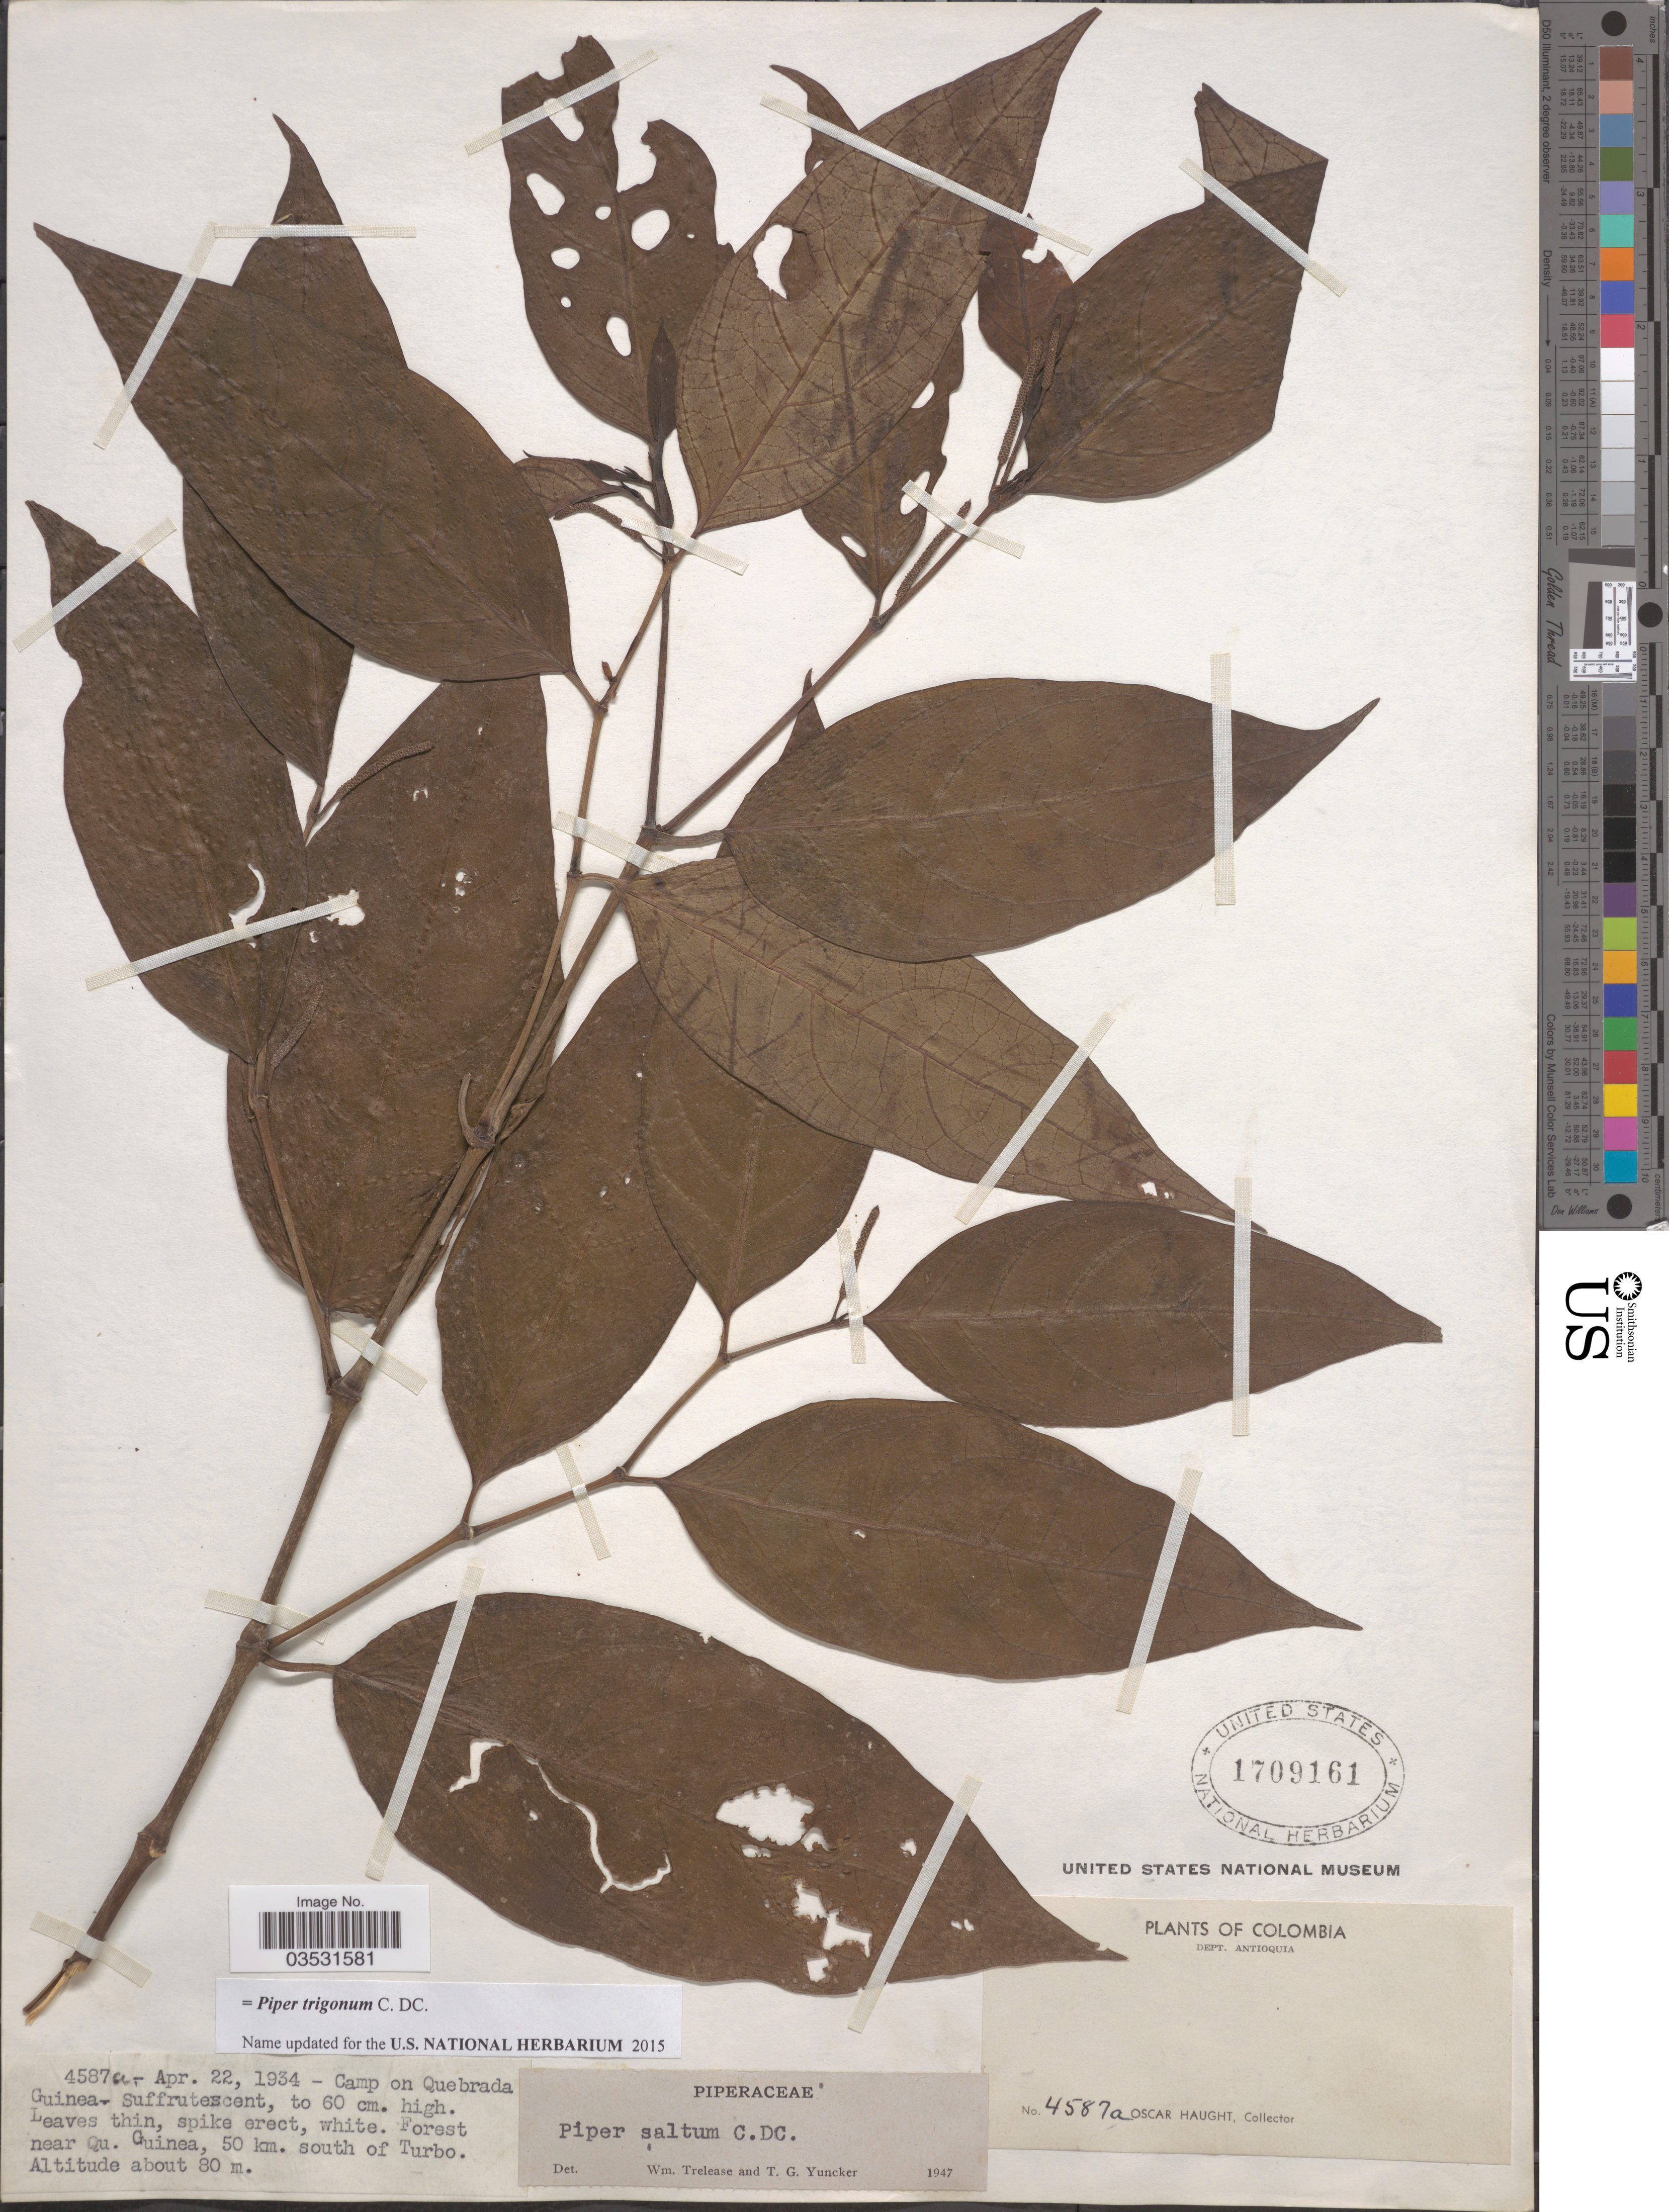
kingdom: Plantae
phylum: Tracheophyta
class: Magnoliopsida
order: Piperales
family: Piperaceae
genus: Piper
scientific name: Piper trigonum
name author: C. DC.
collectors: O. L. Haught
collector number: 4587a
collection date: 1934-04-22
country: Colombia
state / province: Antioquia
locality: Dept. Antioquia. Camp on Quebrada Guinea- Suffrutescent. Near Qu. Guinea, 50 km. south of Turbo.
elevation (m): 80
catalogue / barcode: US 1709161